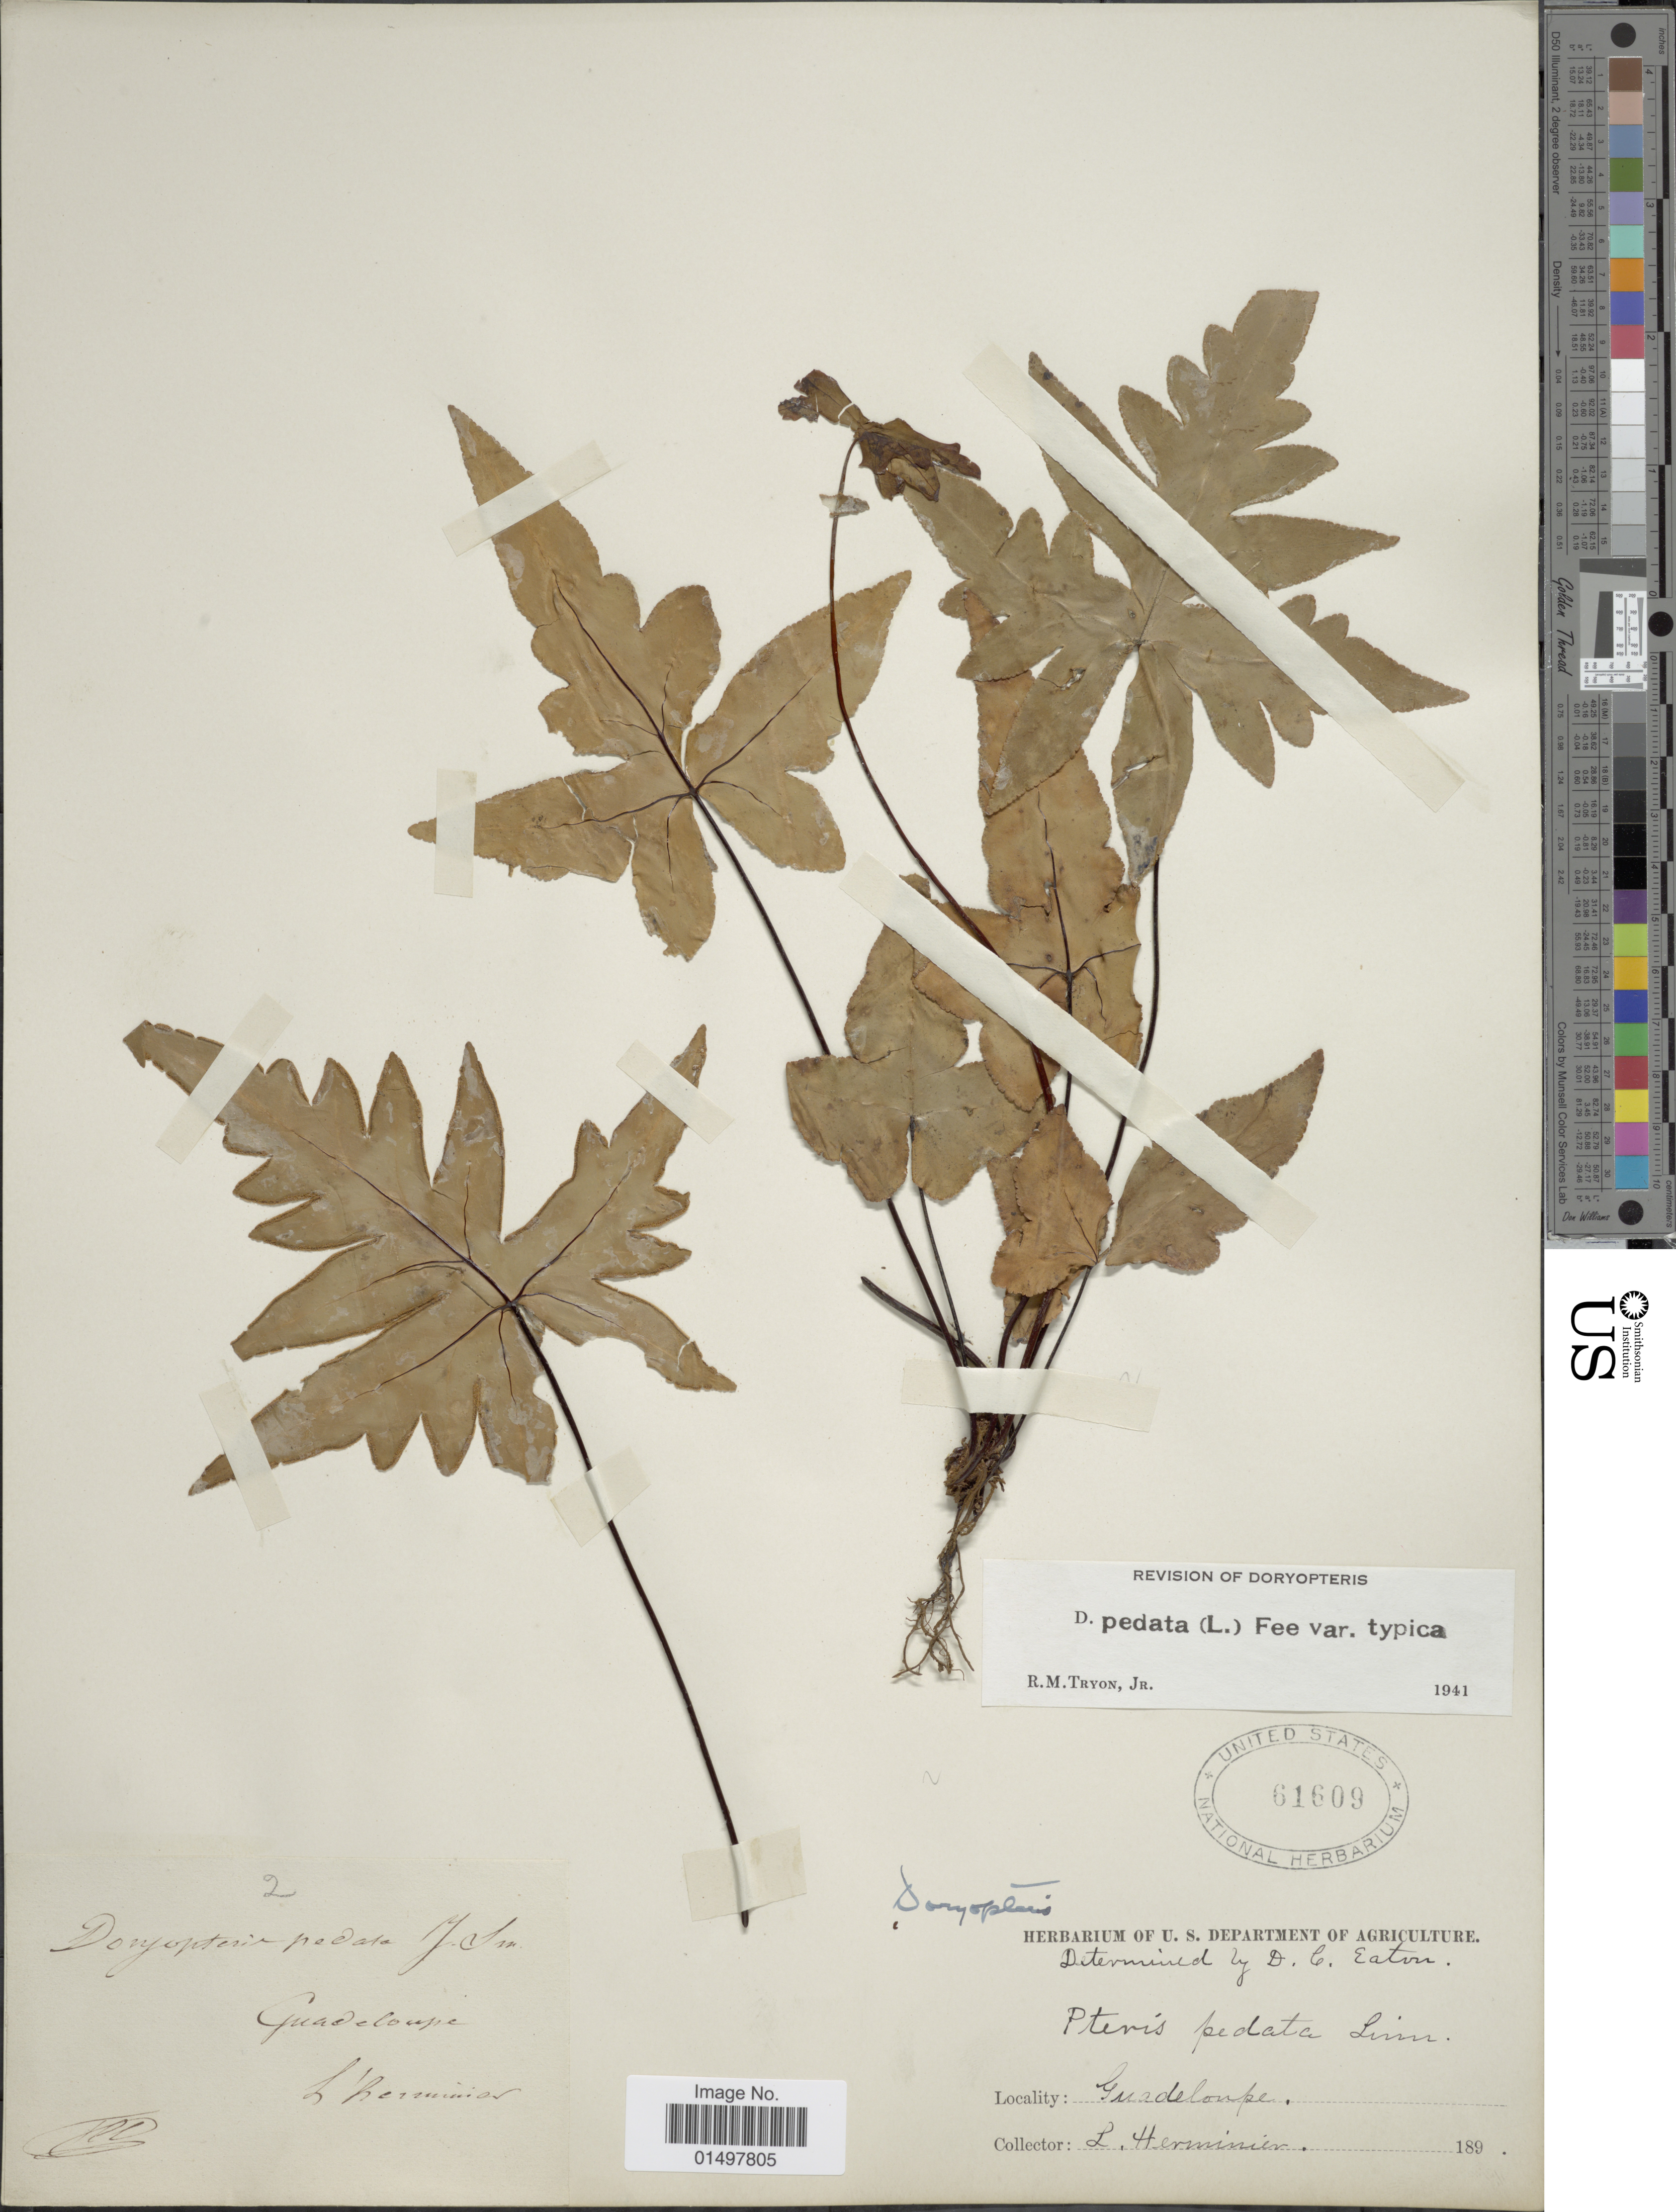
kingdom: Plantae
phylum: Tracheophyta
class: Polypodiopsida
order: Polypodiales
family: Pteridaceae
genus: Doryopteris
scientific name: Doryopteris pedata var. typica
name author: (L.) Fée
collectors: -. L'Herminier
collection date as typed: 189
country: Guadeloupe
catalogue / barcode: US 61609